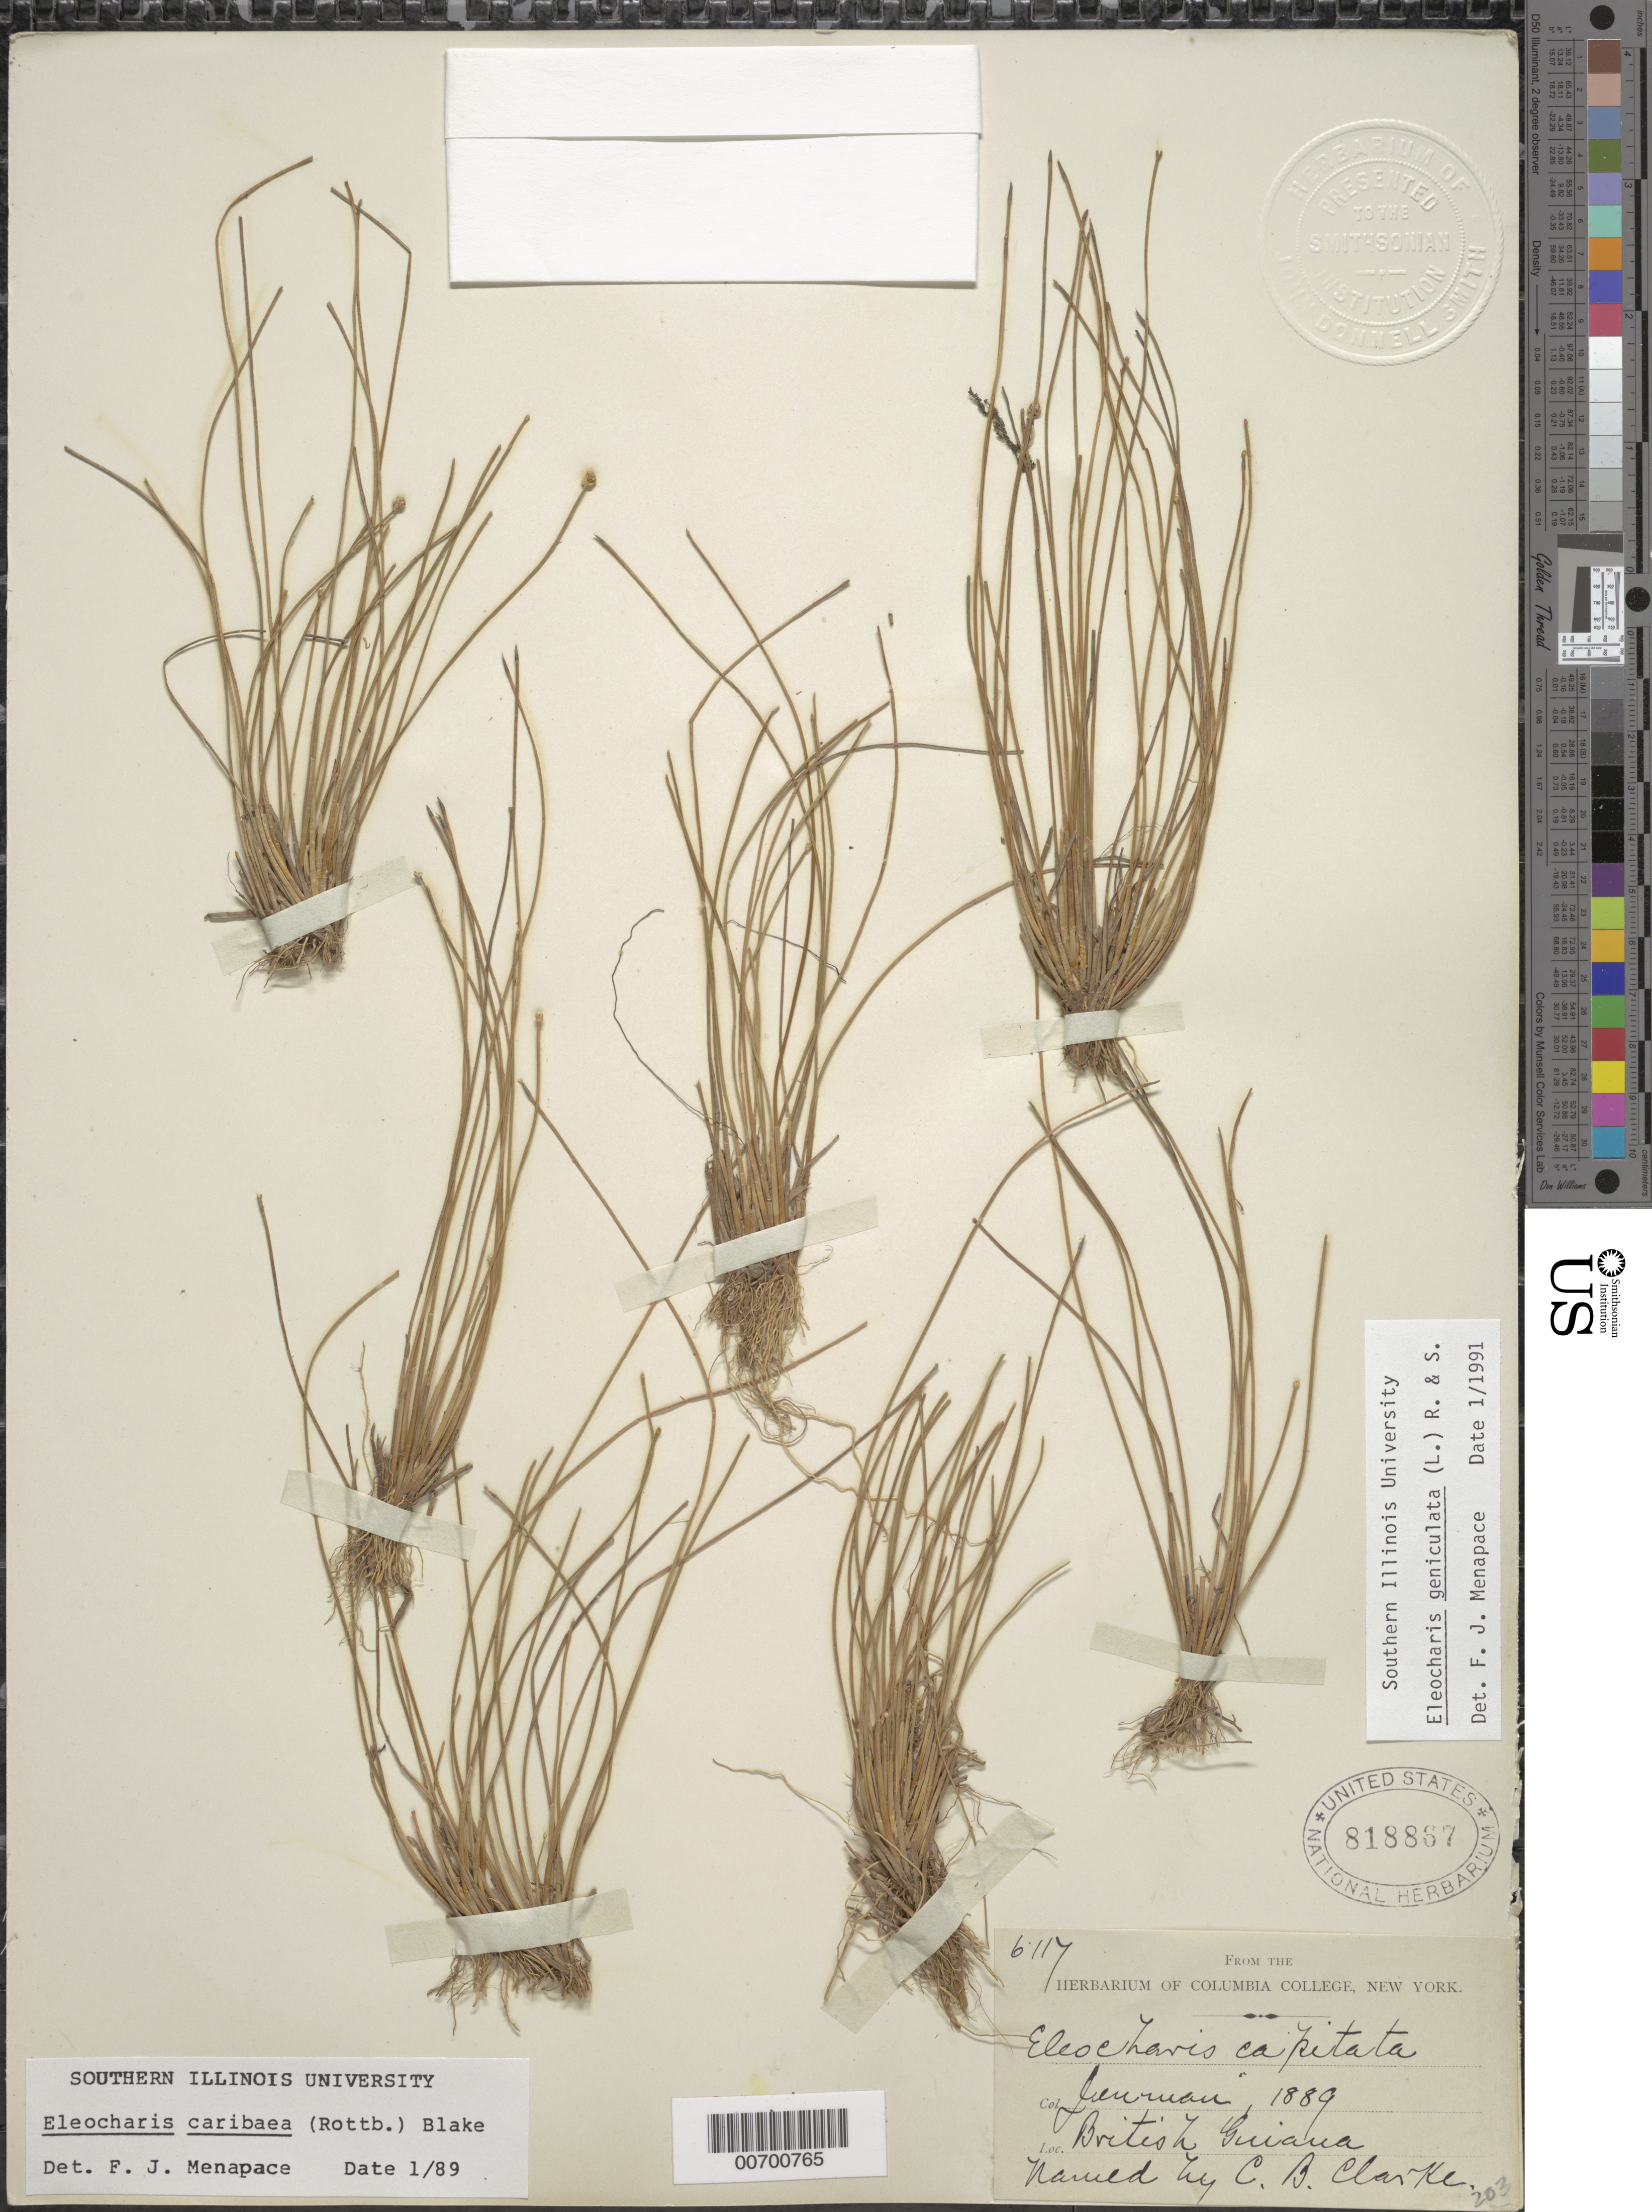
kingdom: Plantae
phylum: Tracheophyta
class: Liliopsida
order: Poales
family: Cyperaceae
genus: Eleocharis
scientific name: Eleocharis geniculata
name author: (L.) Roem. & Schult.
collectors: ex herb. Columbia College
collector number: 6117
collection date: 1889-01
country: Guyana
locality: British Guiana.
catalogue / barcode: US 818867